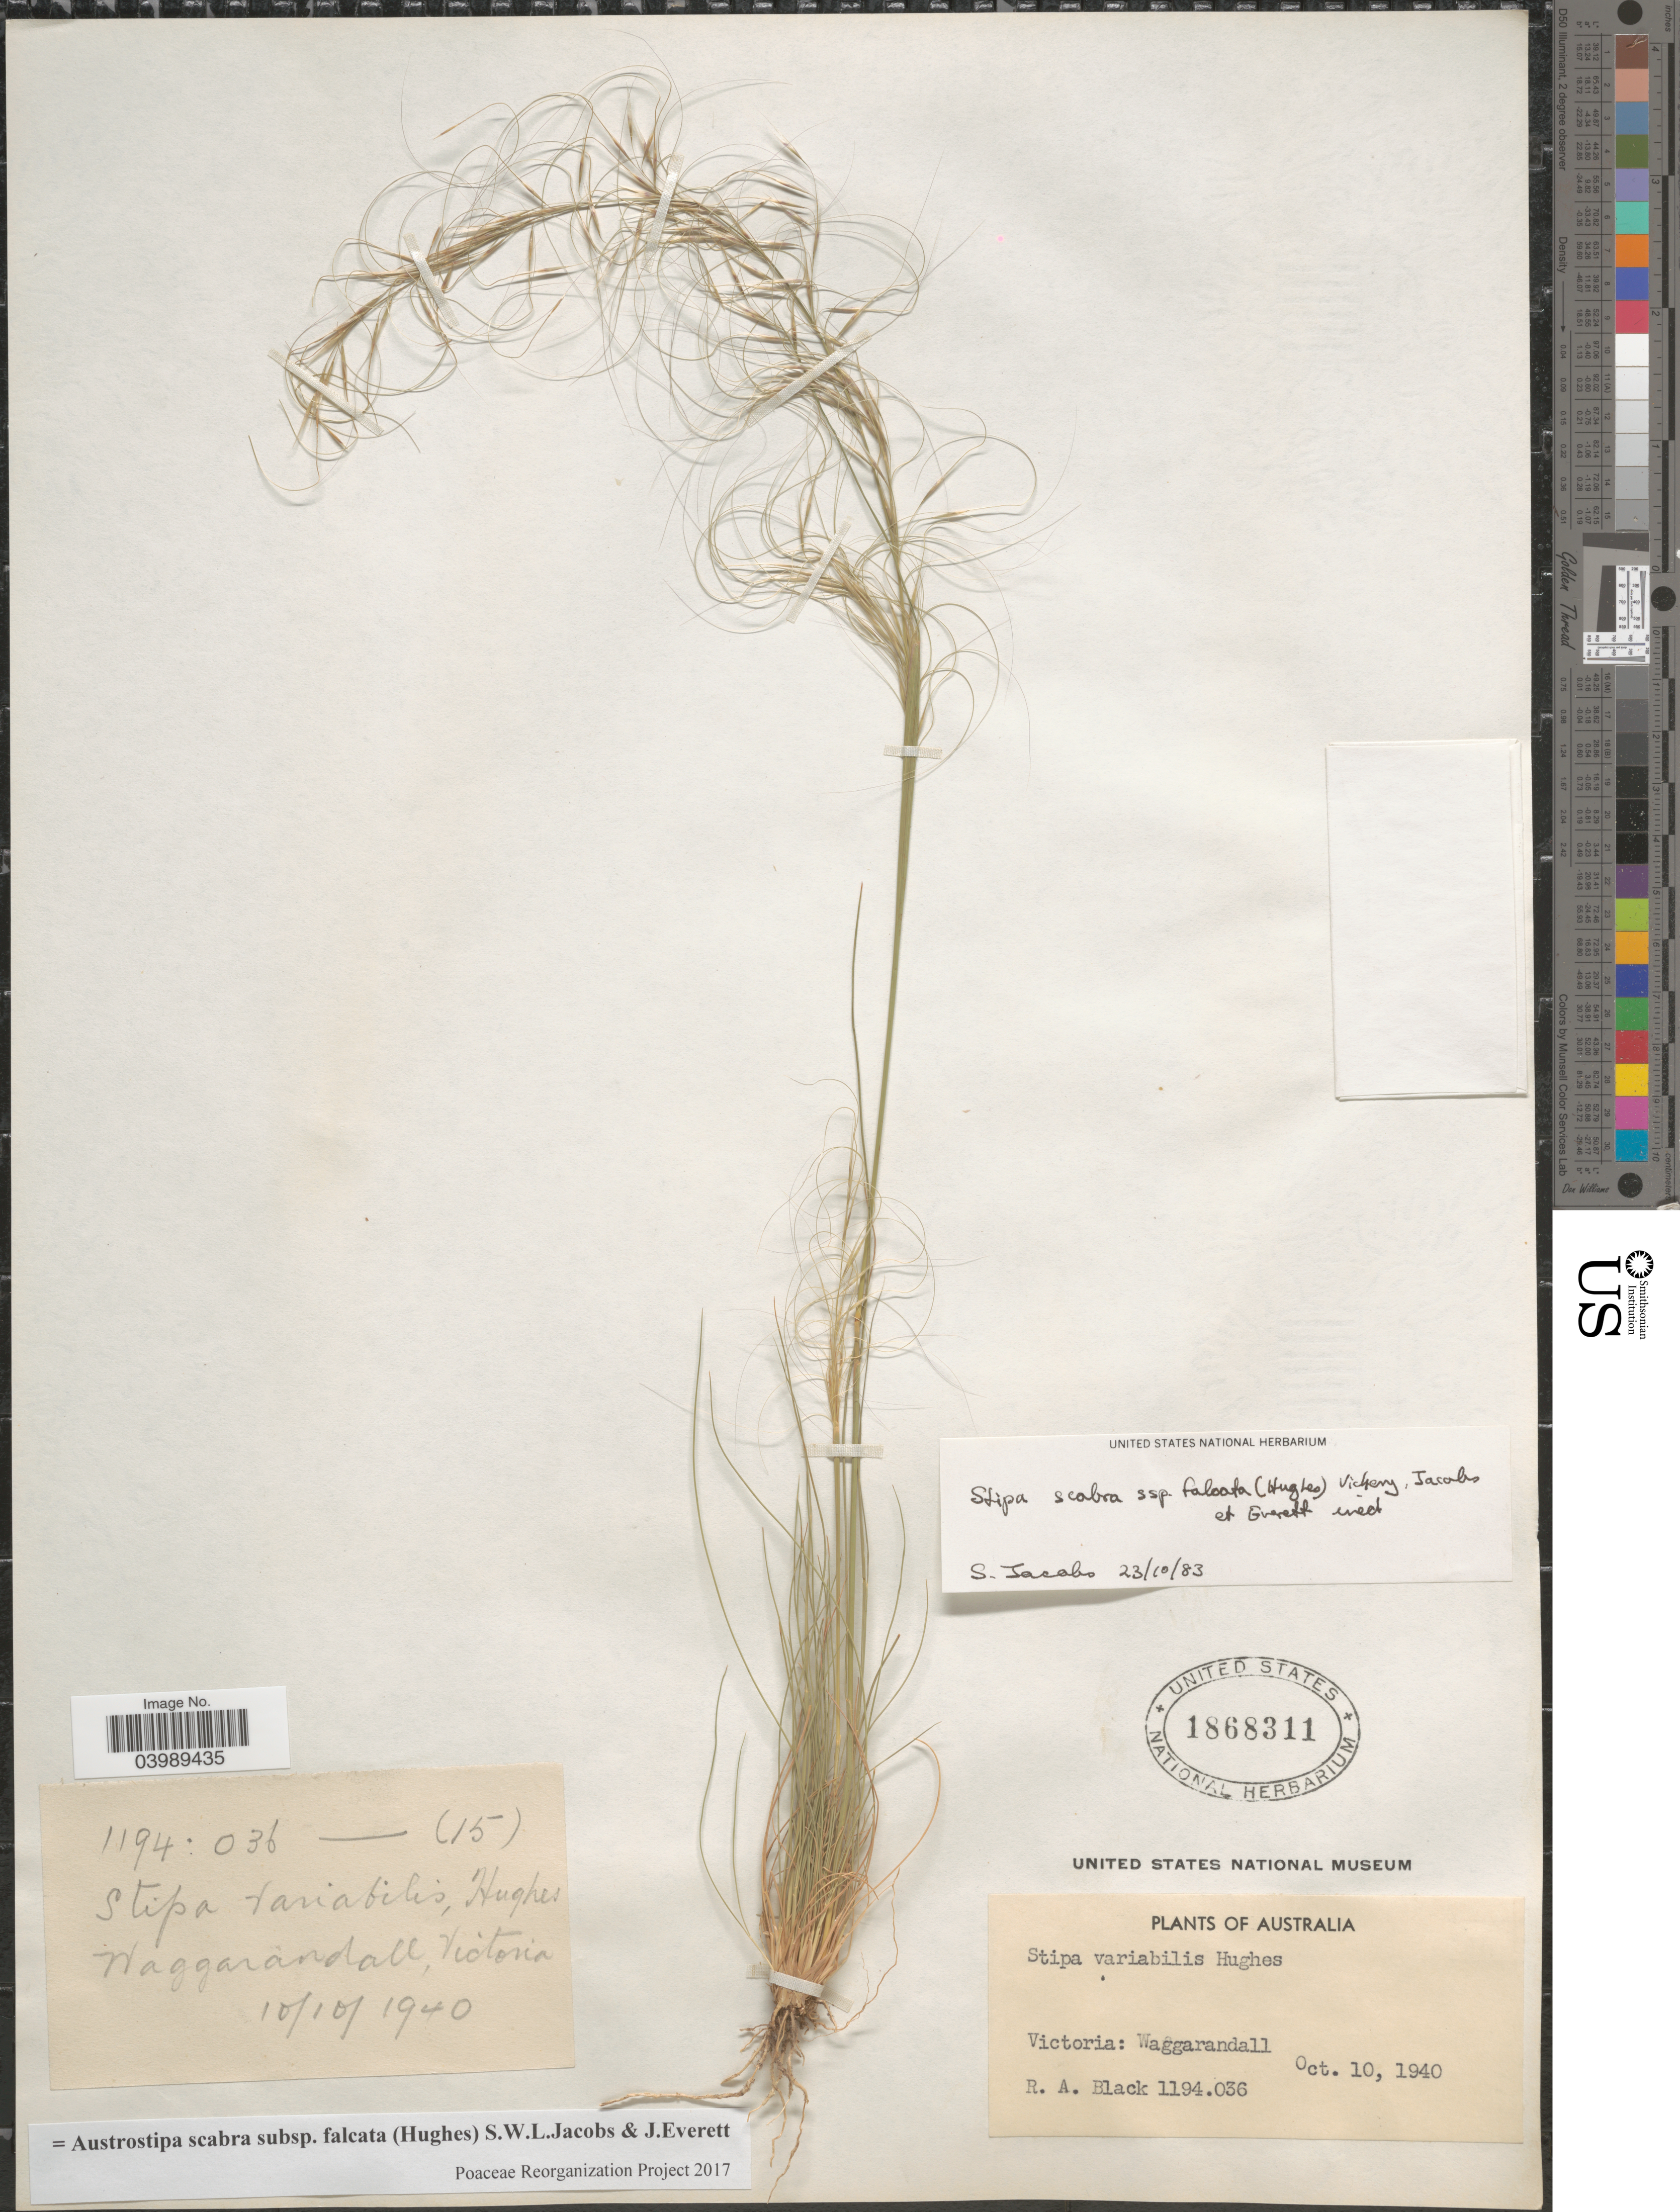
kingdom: Plantae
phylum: Tracheophyta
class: Liliopsida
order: Poales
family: Poaceae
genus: Austrostipa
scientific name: Austrostipa scabra subsp. falcata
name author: (Hughes) S.W.L. Jacobs & J. Everett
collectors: R. A. Black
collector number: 1194.036/15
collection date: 1940-10-10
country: Australia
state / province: Victoria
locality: Victoria: Waggarandall.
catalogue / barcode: US 1868311